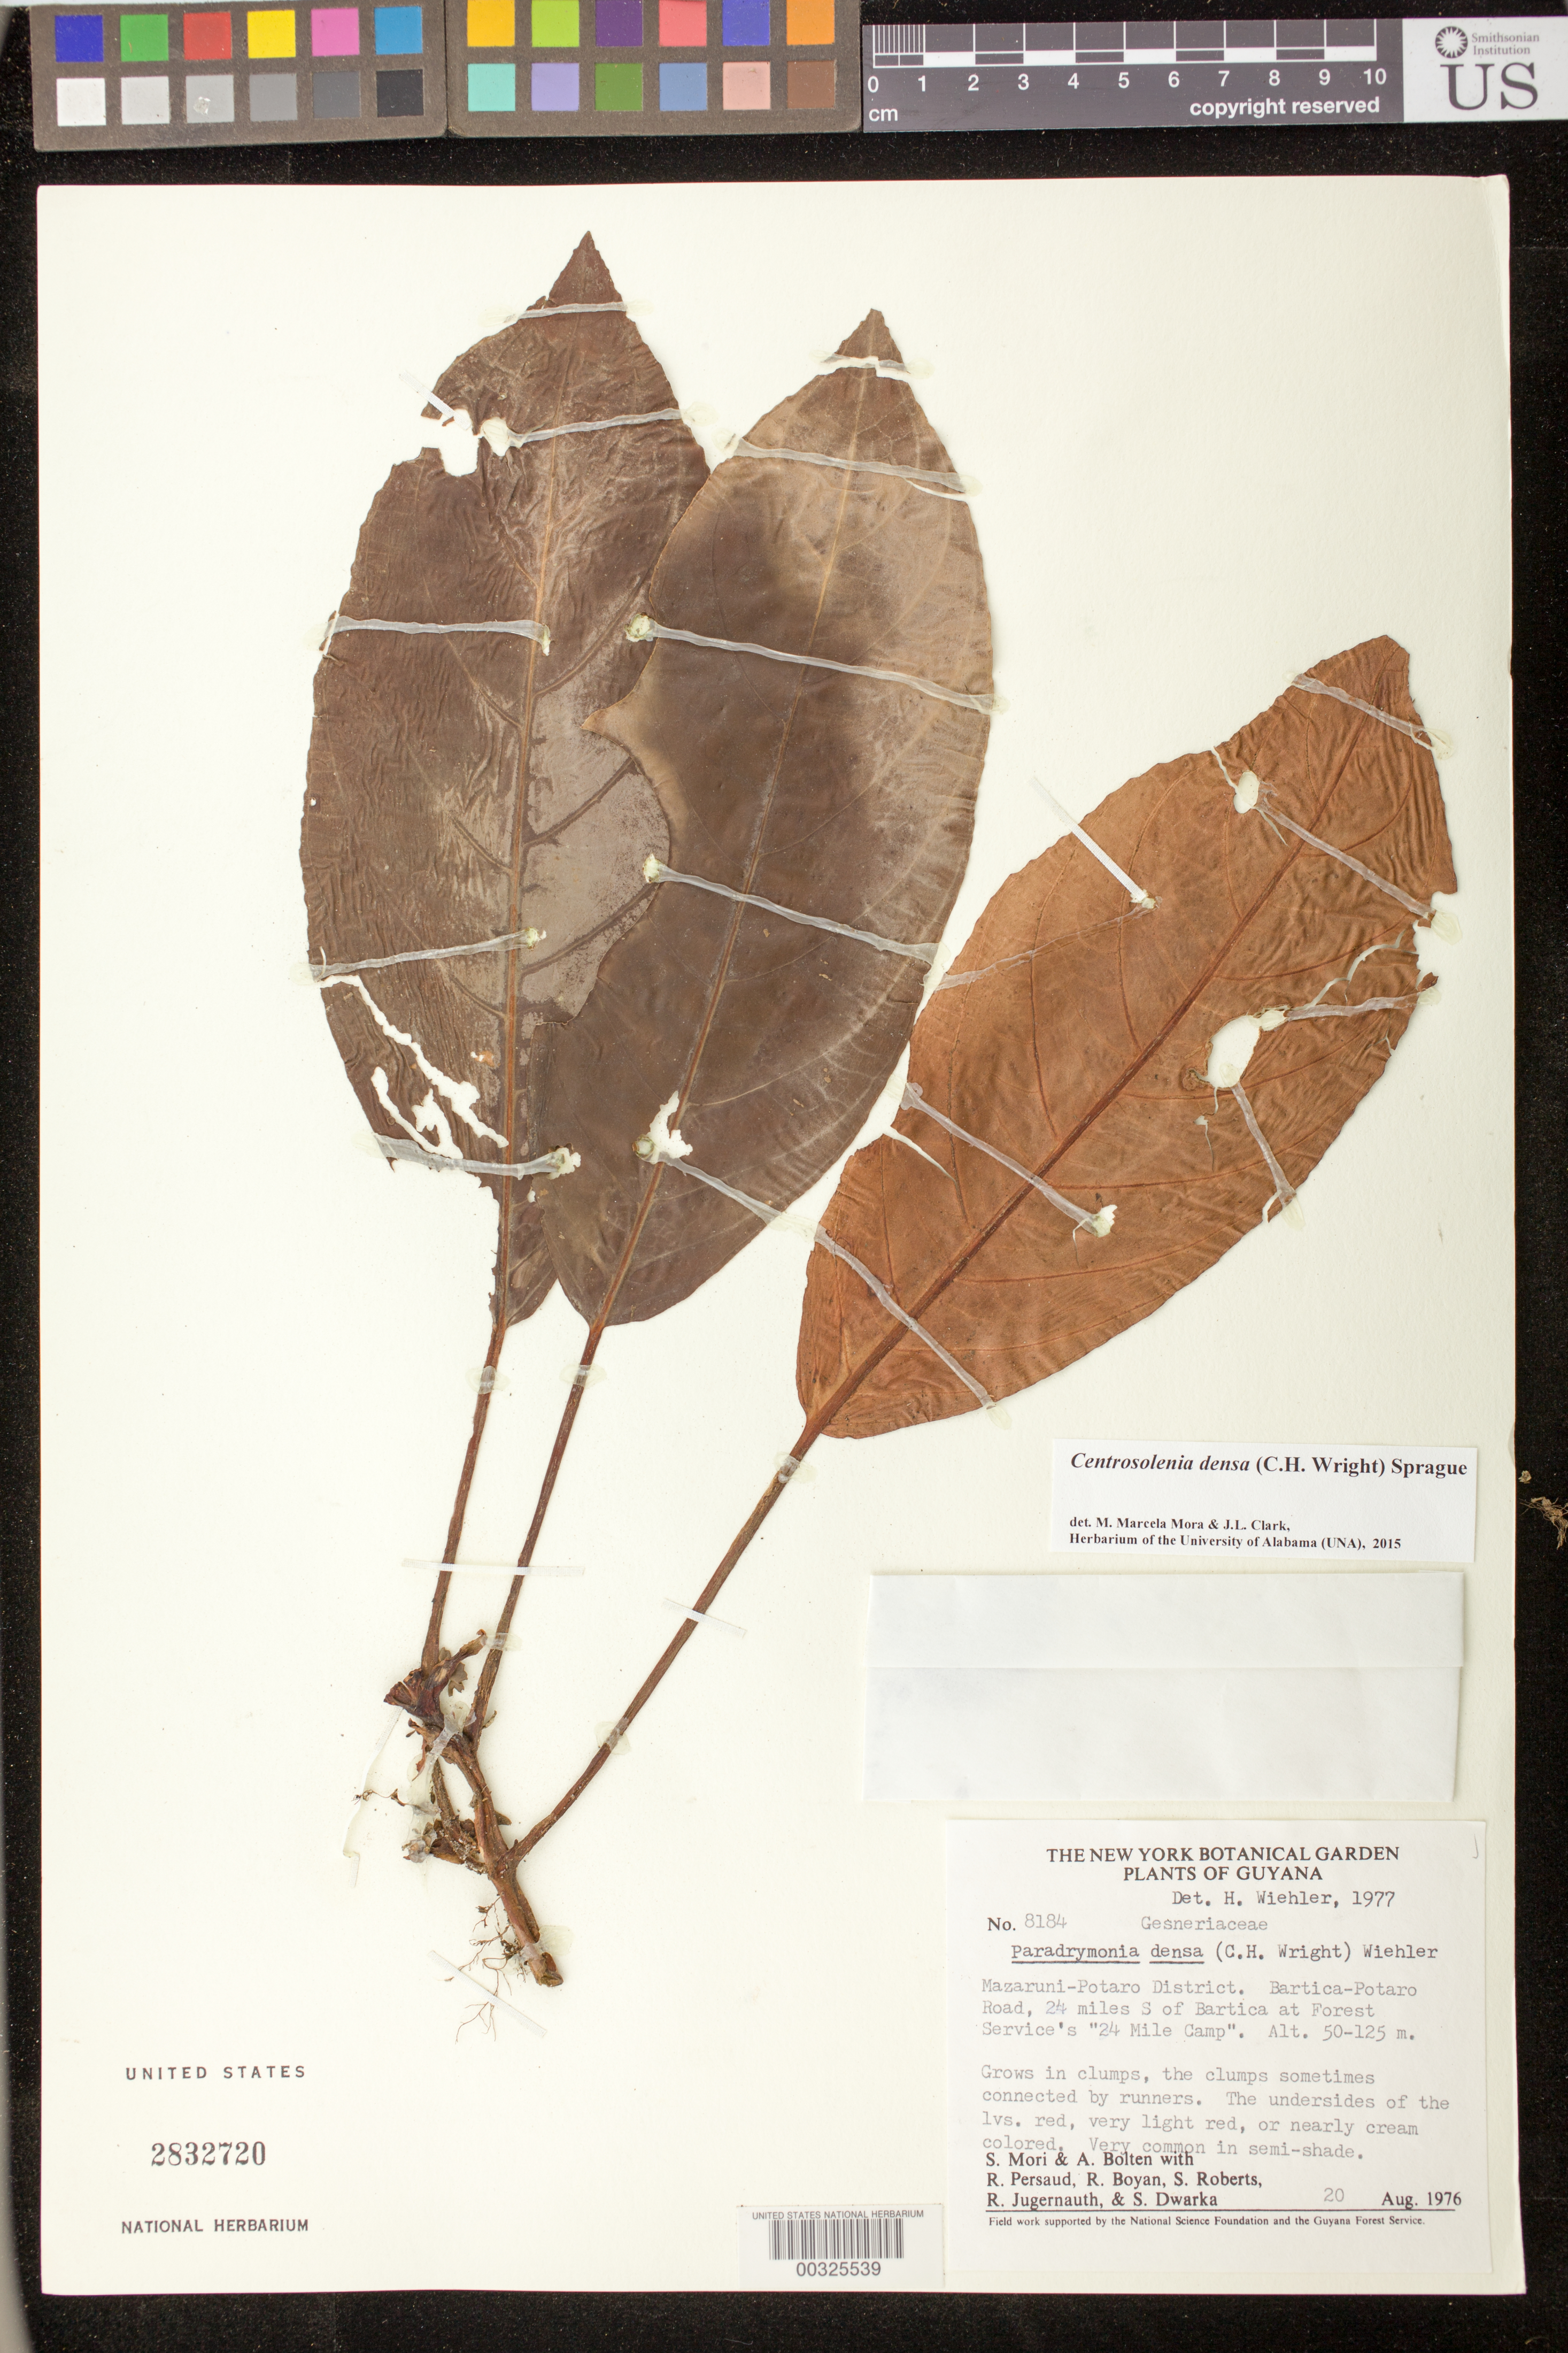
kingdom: Plantae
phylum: Tracheophyta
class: Magnoliopsida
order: Lamiales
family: Gesneriaceae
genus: Centrosolenia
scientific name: Centrosolenia densa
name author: (C.H. Wright) Sprague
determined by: Mora, M. M.; Clark, J. L.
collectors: S. Mori, A. Bolten, R. Persaud, R. Boyan, S. Roberts & et al.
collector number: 8184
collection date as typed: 20 Aug 1976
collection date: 1976-08-20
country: Guyana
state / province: Cuyuni-Mazaruni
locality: Bartica-Potaro Road, 24 miles S of Bartica at Forest Service's "24 Mile Camp"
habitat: Very common in semi-shade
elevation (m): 50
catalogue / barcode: US 2832720